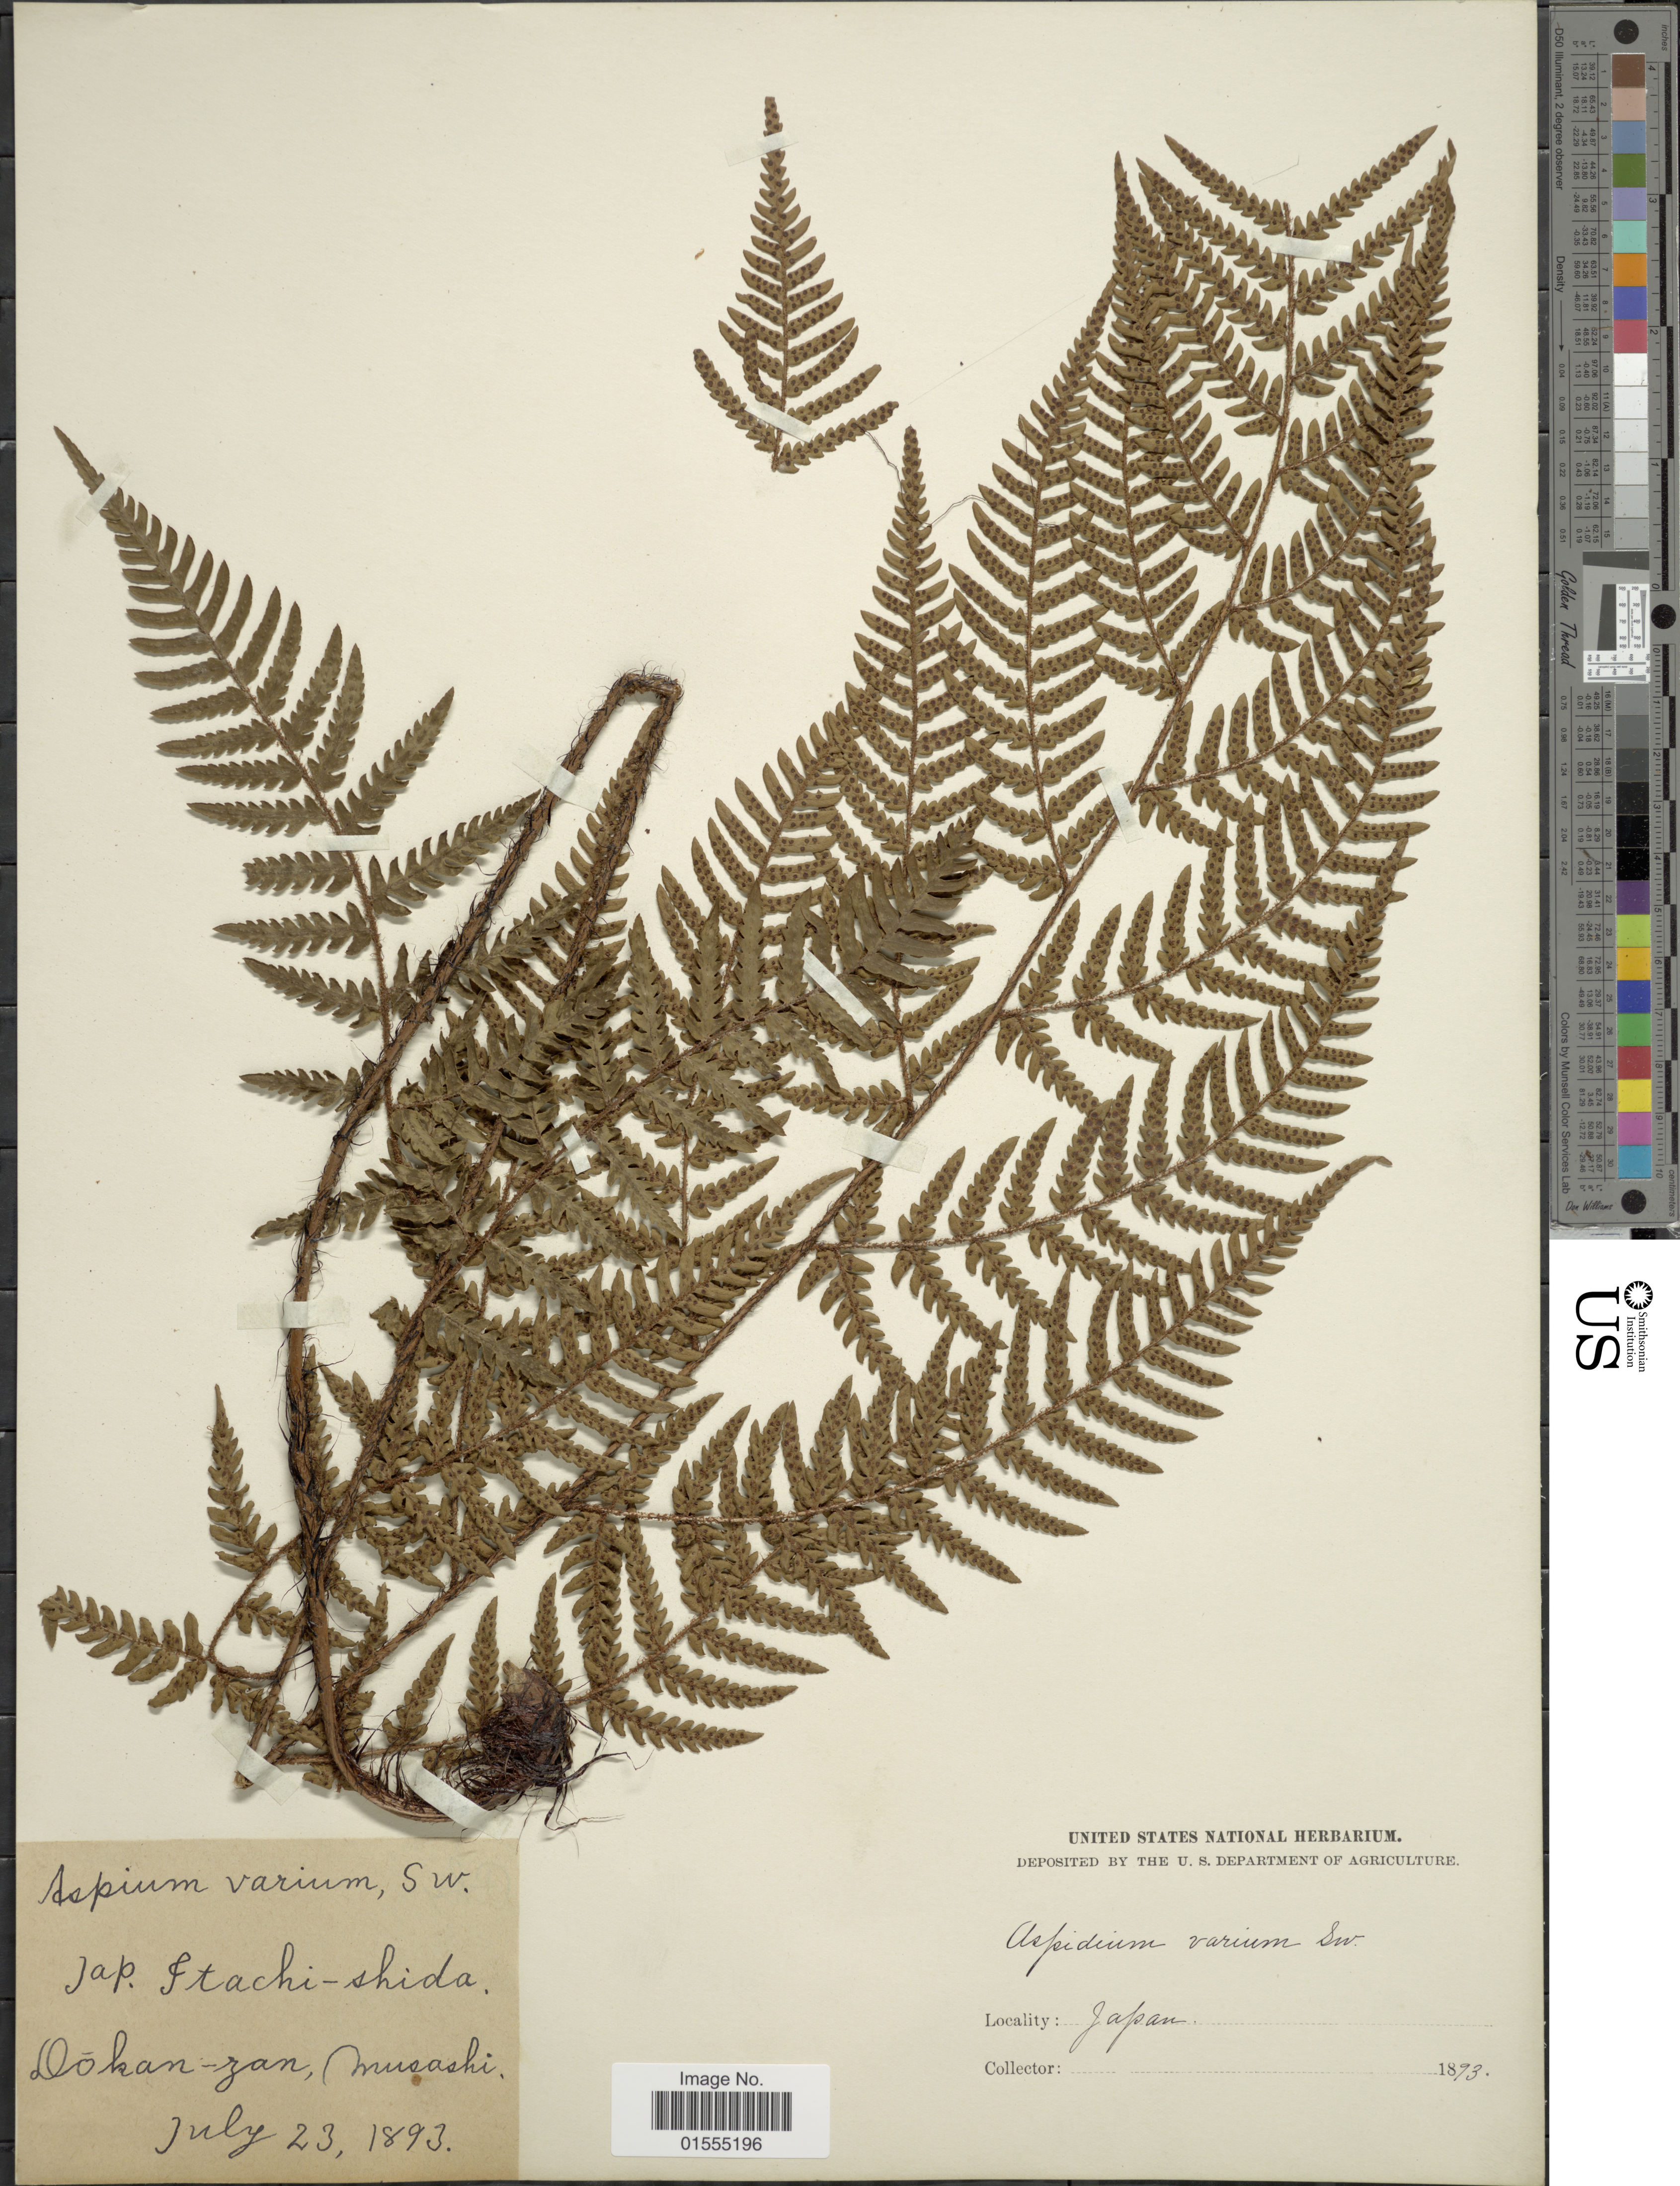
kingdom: Plantae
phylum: Tracheophyta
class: Polypodiopsida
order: Polypodiales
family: Dryopteridaceae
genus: Dryopteris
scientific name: Dryopteris varia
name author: (L.) Kuntze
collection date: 1893-07-23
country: Japan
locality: Itachi-shida, Dokan-zan, Musashi